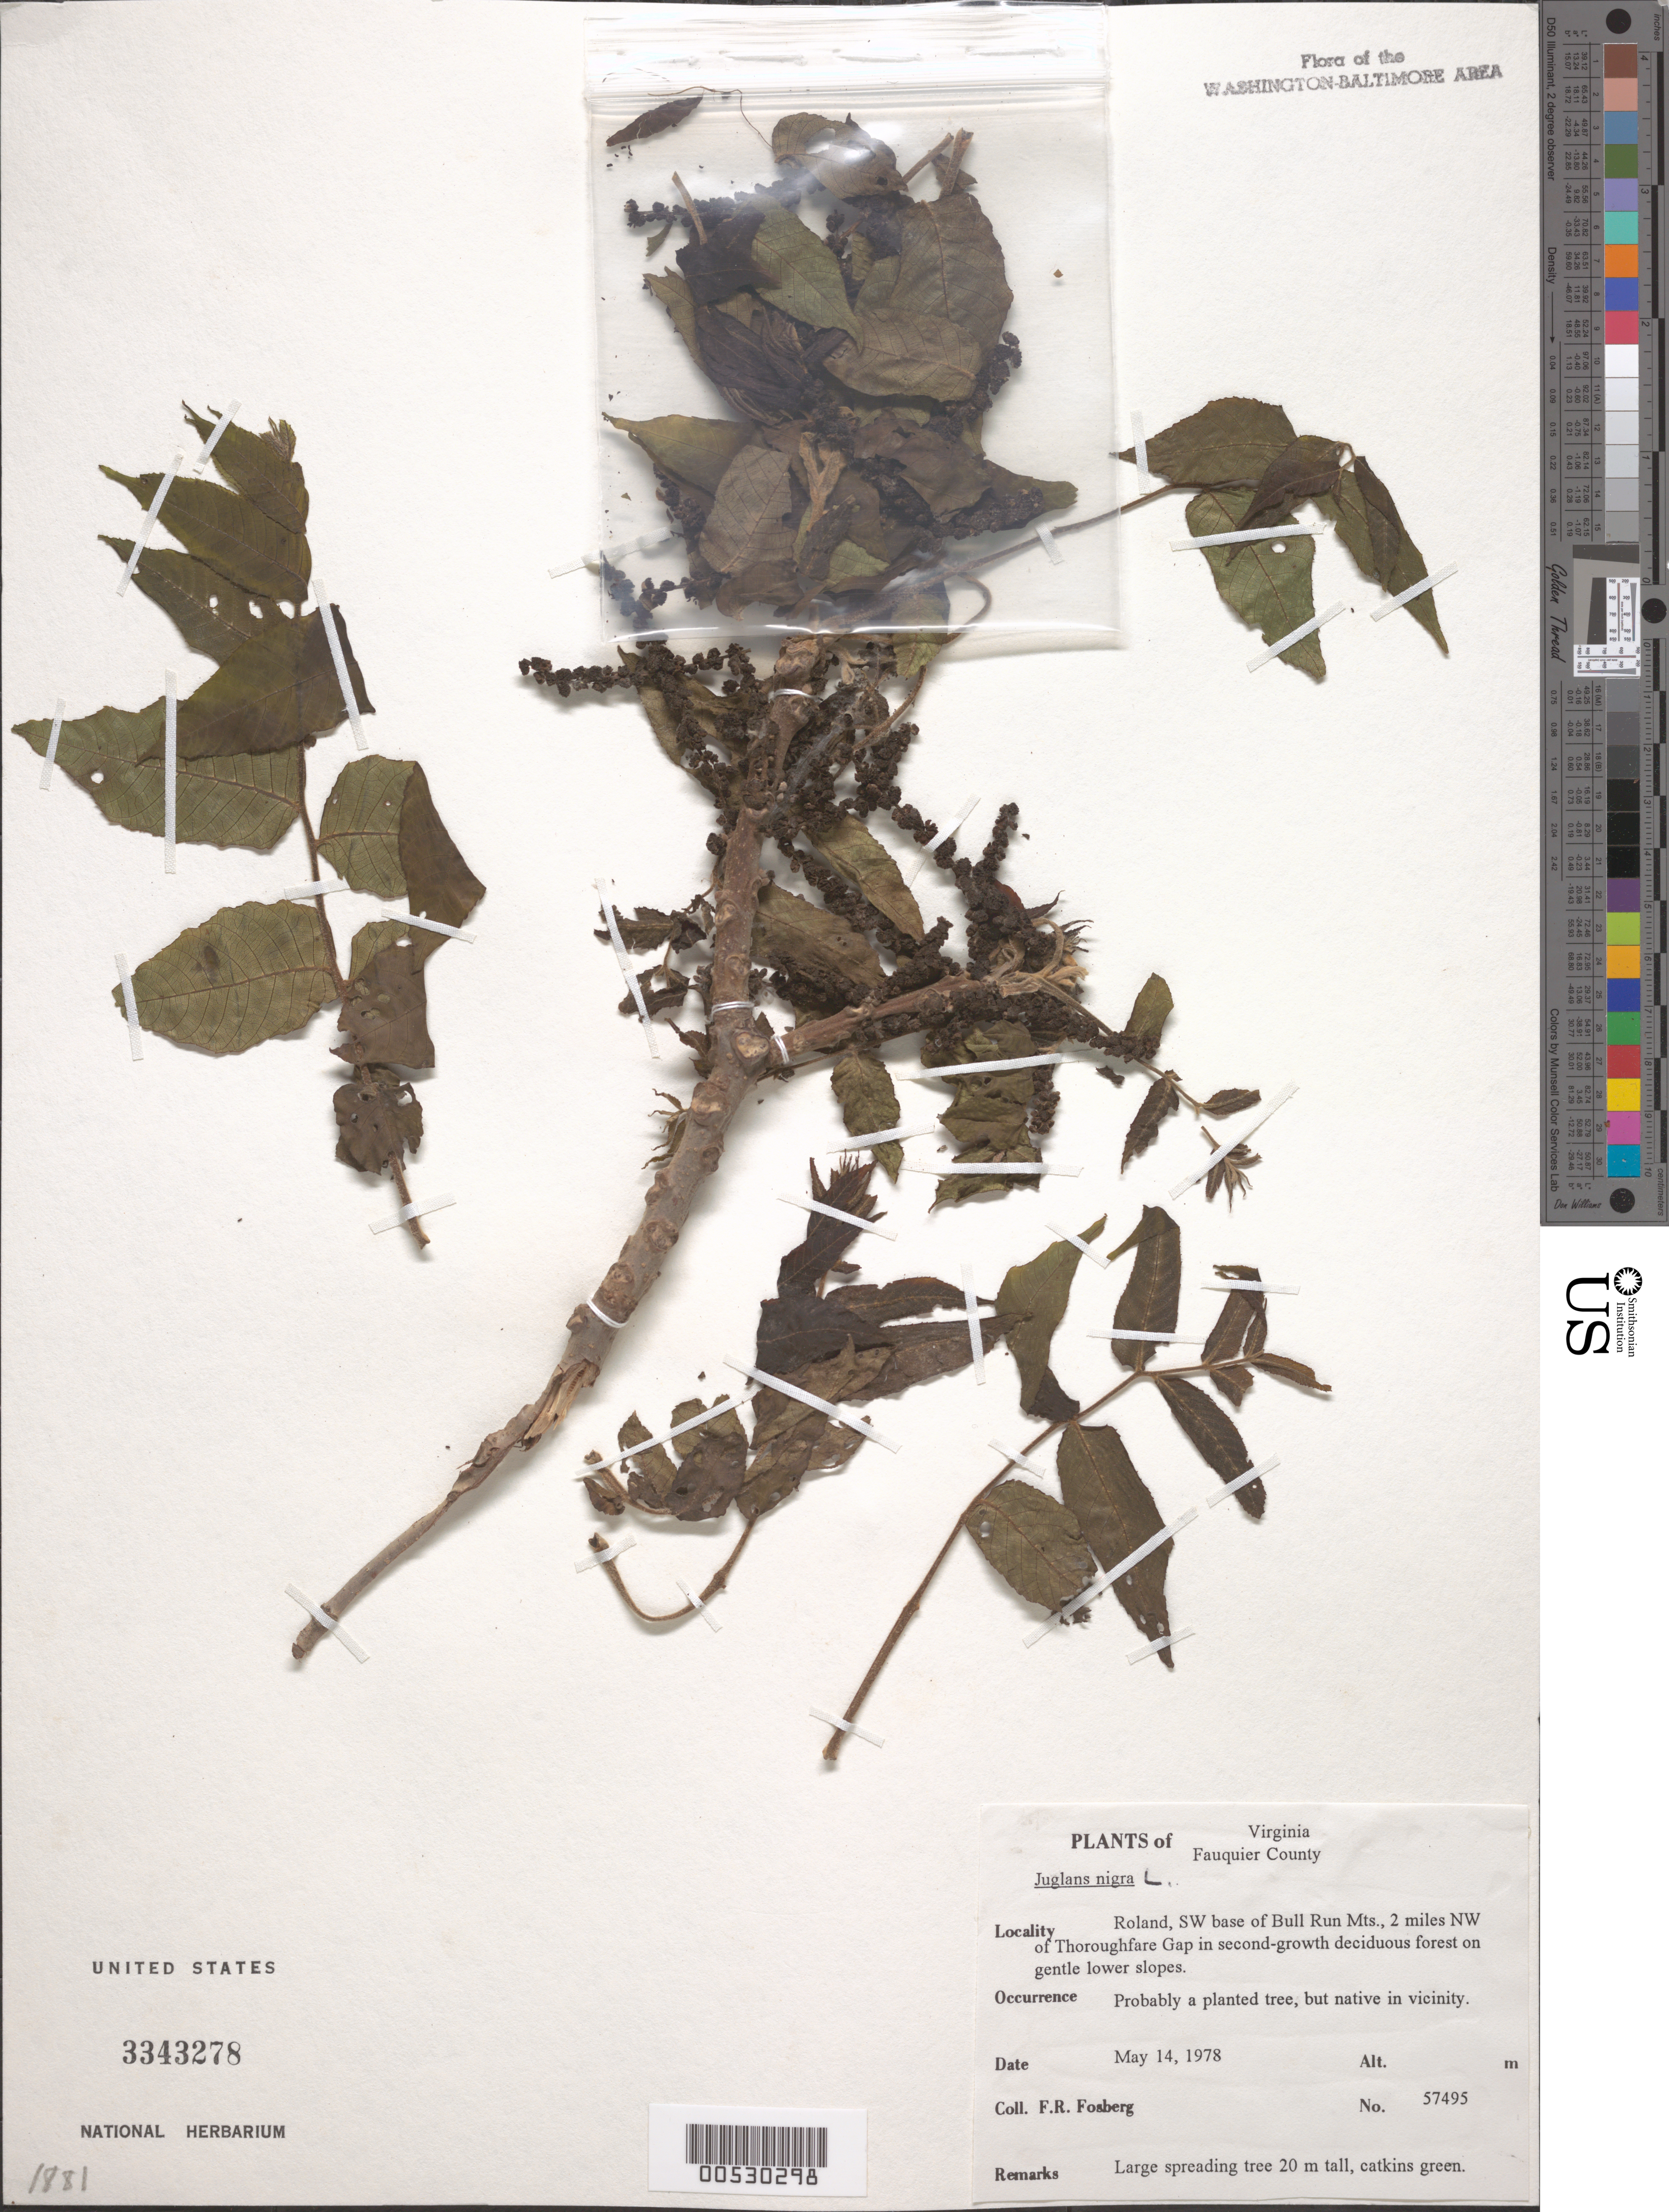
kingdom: Plantae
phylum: Tracheophyta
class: Magnoliopsida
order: Fagales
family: Juglandaceae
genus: Juglans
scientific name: Juglans nigra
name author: L.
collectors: F. R. Fosberg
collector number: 57495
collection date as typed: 14 May 1978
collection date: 1978-05-14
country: United States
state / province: Virginia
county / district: Fauquier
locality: Roland, SW base of Bull Run Mts., NW of Thoroughfare Gap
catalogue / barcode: US 3343278